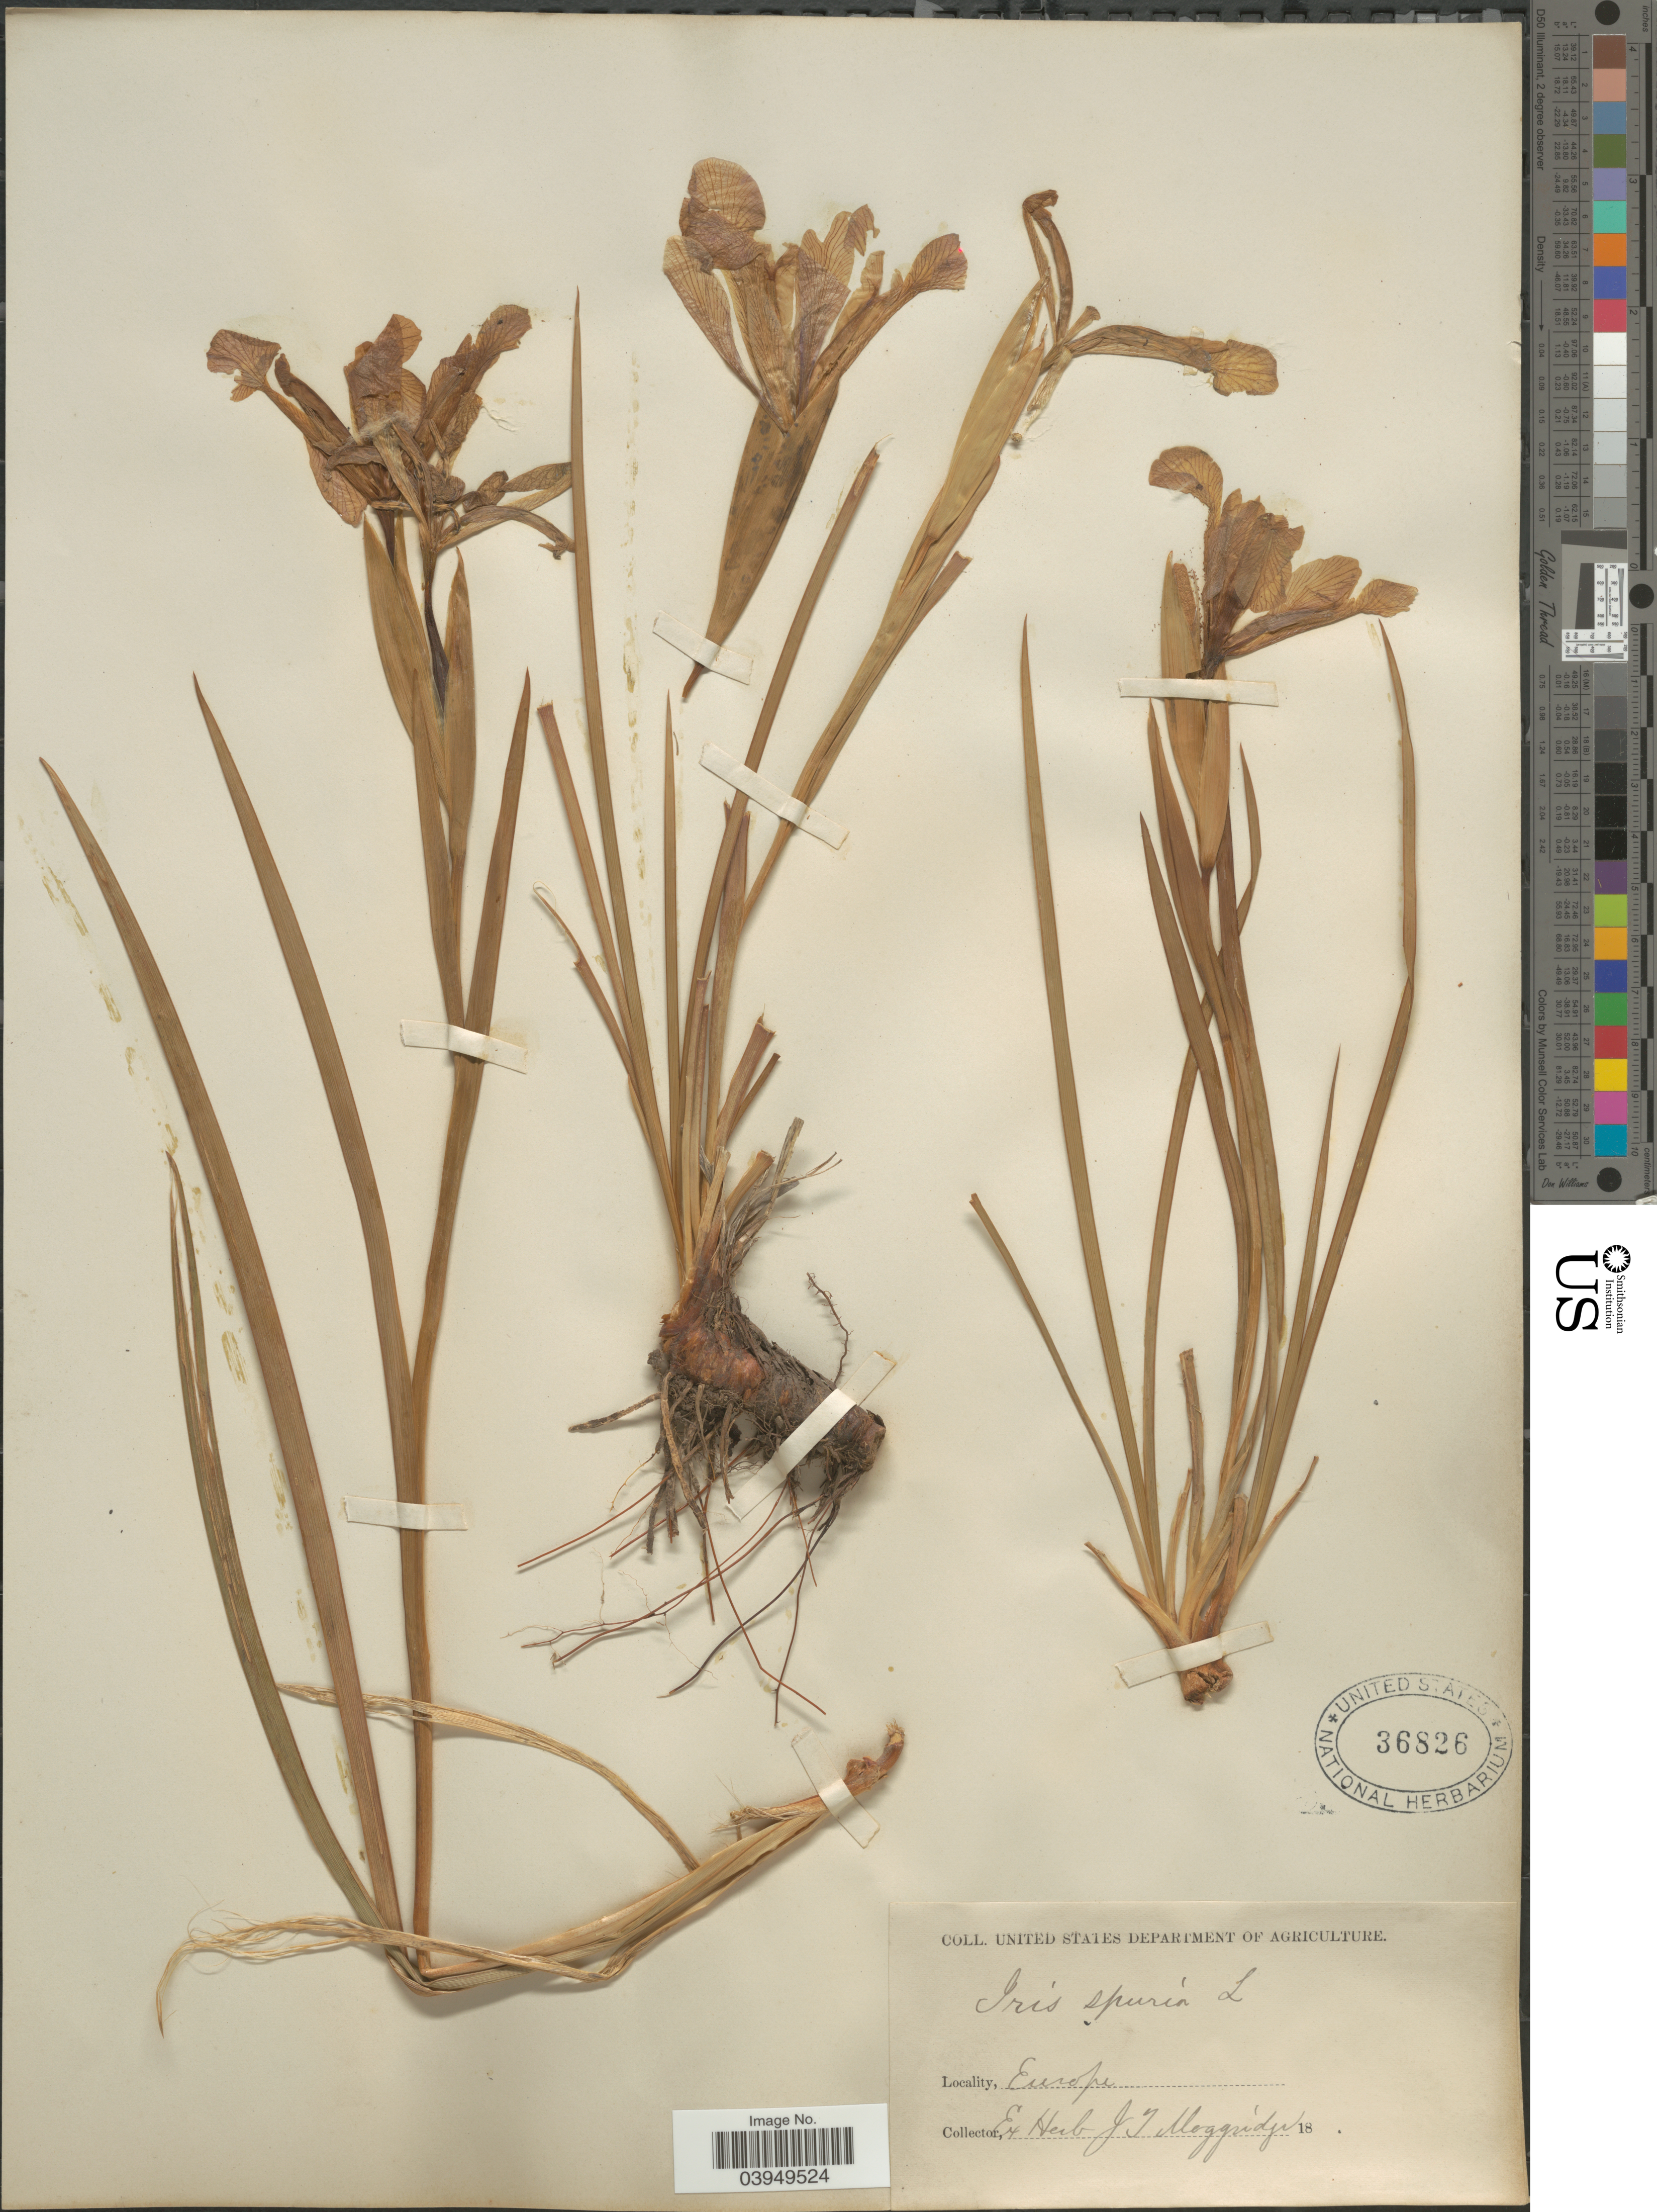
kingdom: Plantae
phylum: Tracheophyta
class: Liliopsida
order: Asparagales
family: Iridaceae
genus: Iris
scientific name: Iris spuria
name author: L.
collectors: ex herb. J.T. Moggridge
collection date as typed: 18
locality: Europe.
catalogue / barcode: US 36826